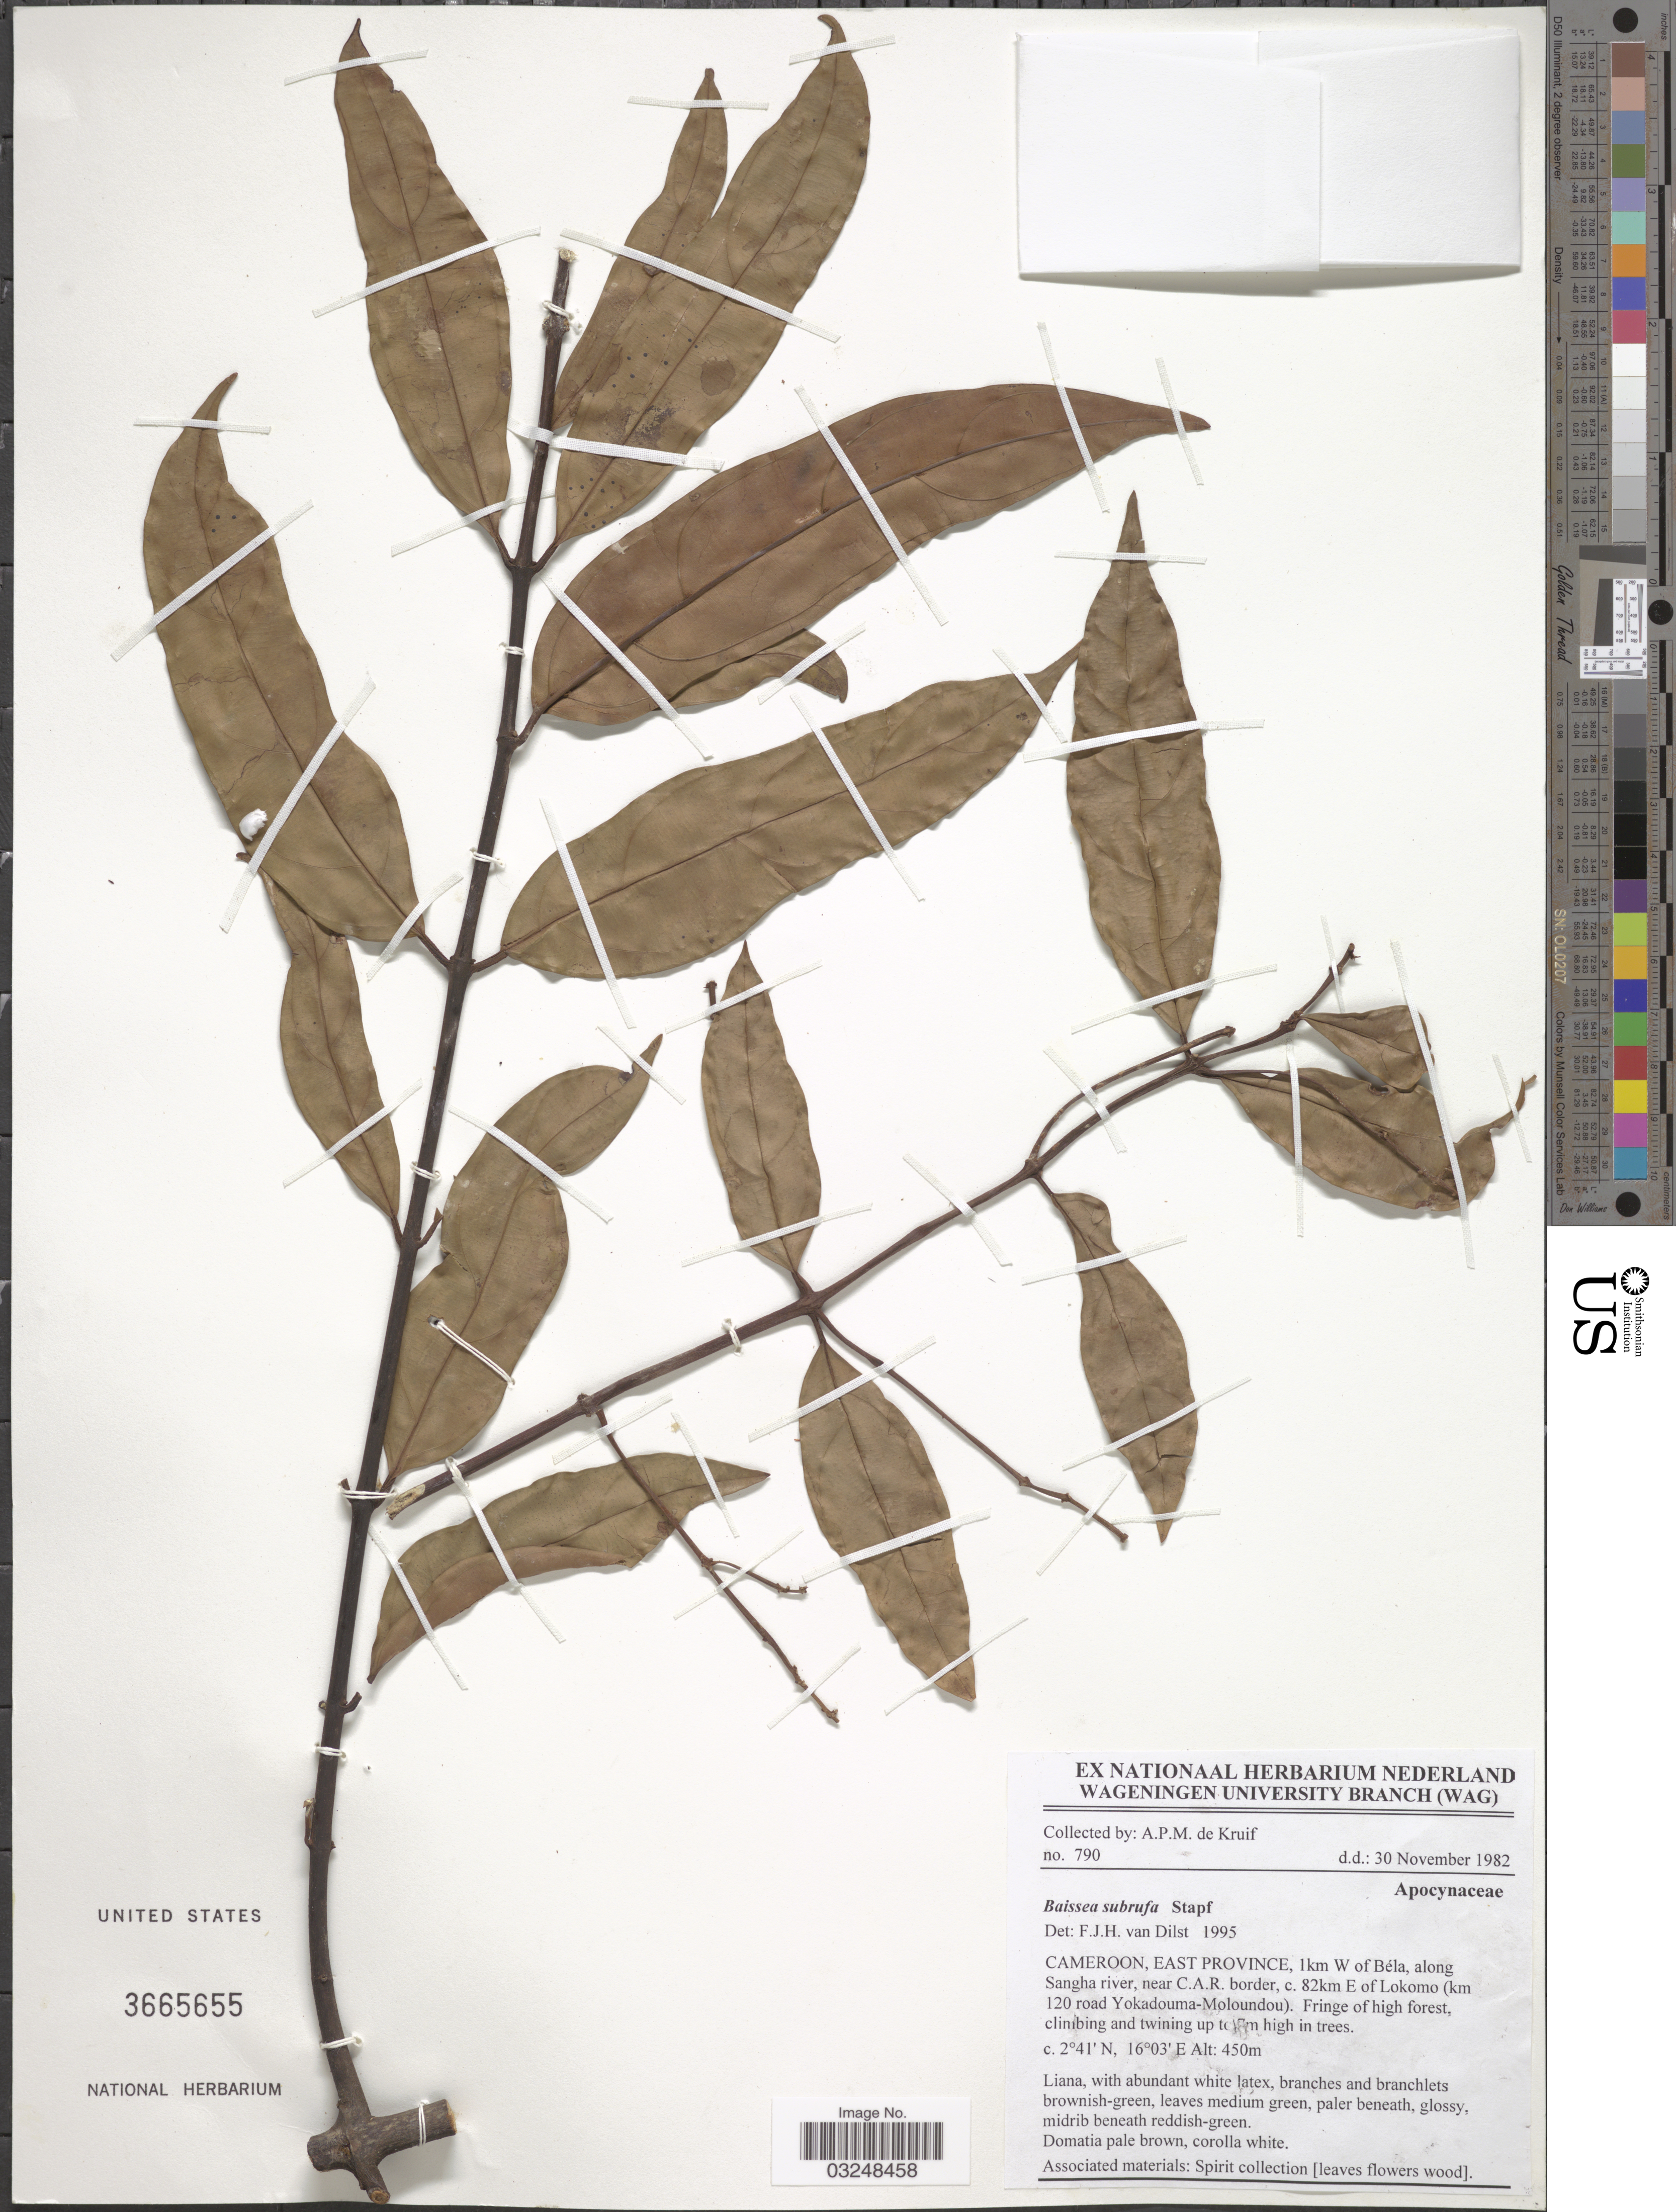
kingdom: Plantae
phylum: Tracheophyta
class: Magnoliopsida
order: Gentianales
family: Apocynaceae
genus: Baissea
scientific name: Baissea subrufa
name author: Stapf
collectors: A. P. de Kruif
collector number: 790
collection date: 1982-11-30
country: Cameroon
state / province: Est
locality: East Province, 1 km W of Béla, along Sangha river, near C.A.R. border, c. 82km E of Lokomo (km 120 road Yokadouma-Moloundou).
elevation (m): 450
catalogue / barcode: US 3665655